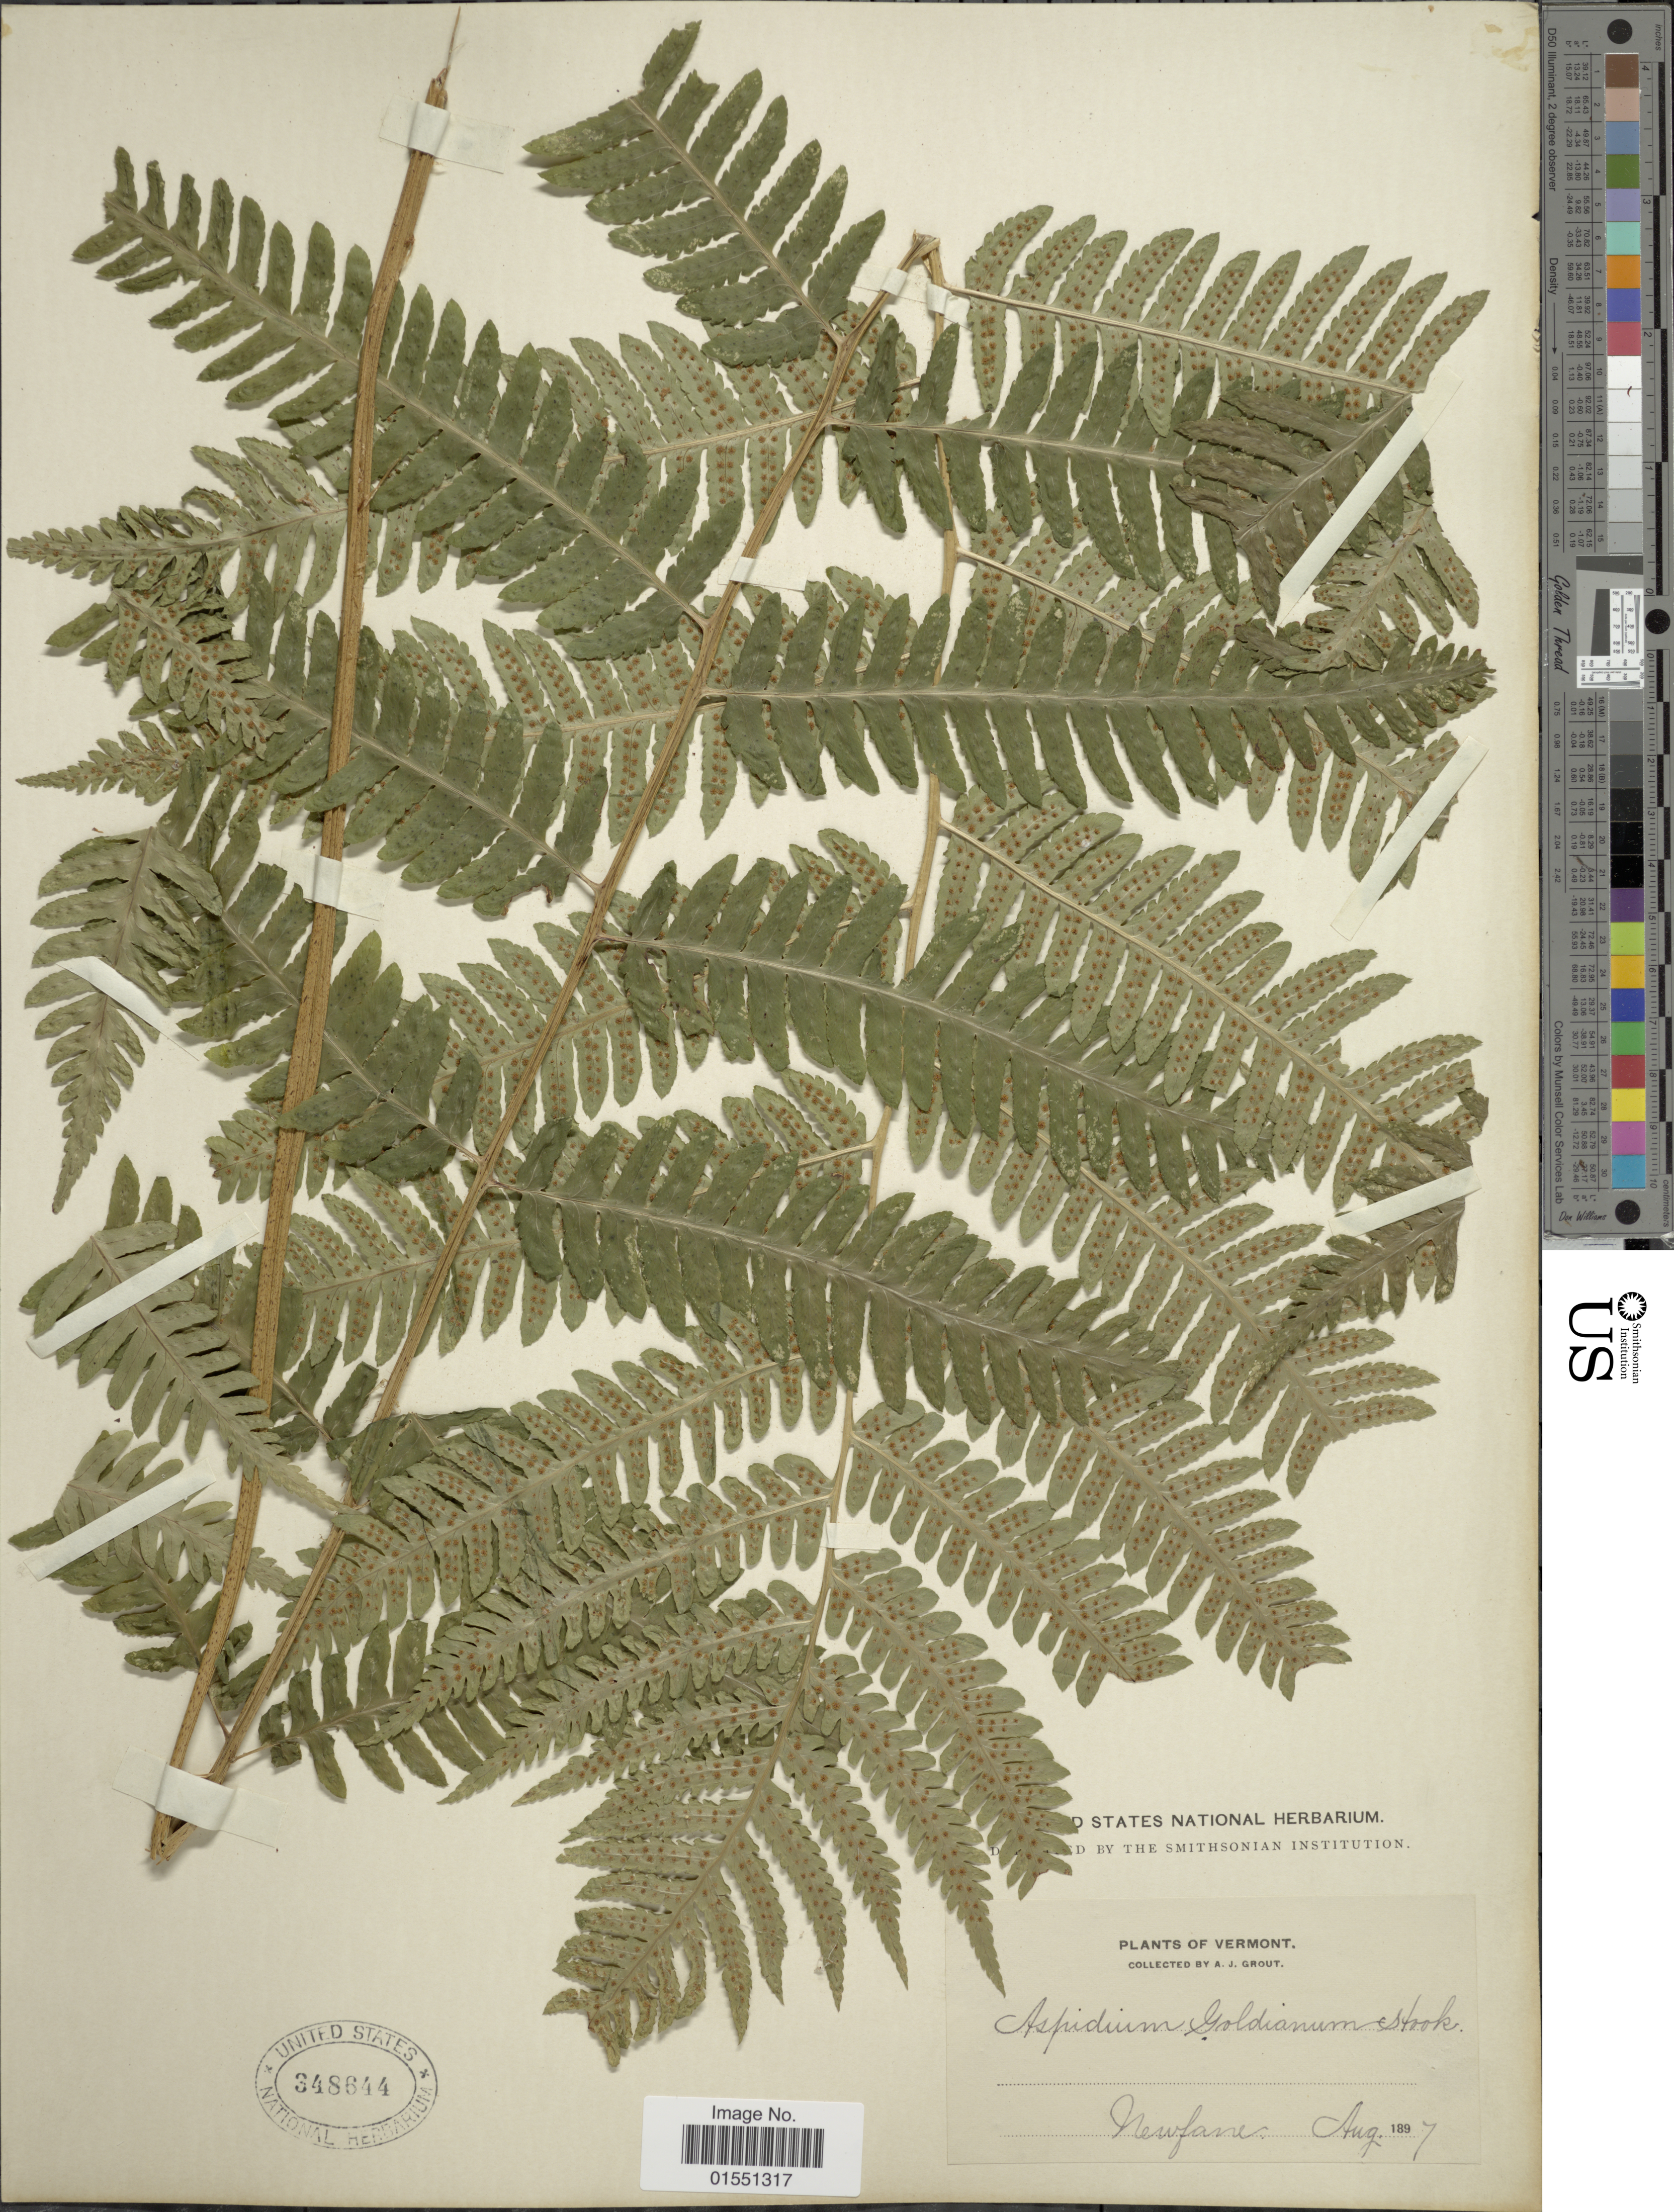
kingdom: Plantae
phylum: Tracheophyta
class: Polypodiopsida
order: Polypodiales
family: Dryopteridaceae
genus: Dryopteris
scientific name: Dryopteris goldiana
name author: (Hook. ex Goldie) A. Gray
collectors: A. J. Grout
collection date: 1897-08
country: United States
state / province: Vermont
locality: Newfane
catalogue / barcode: US 348644